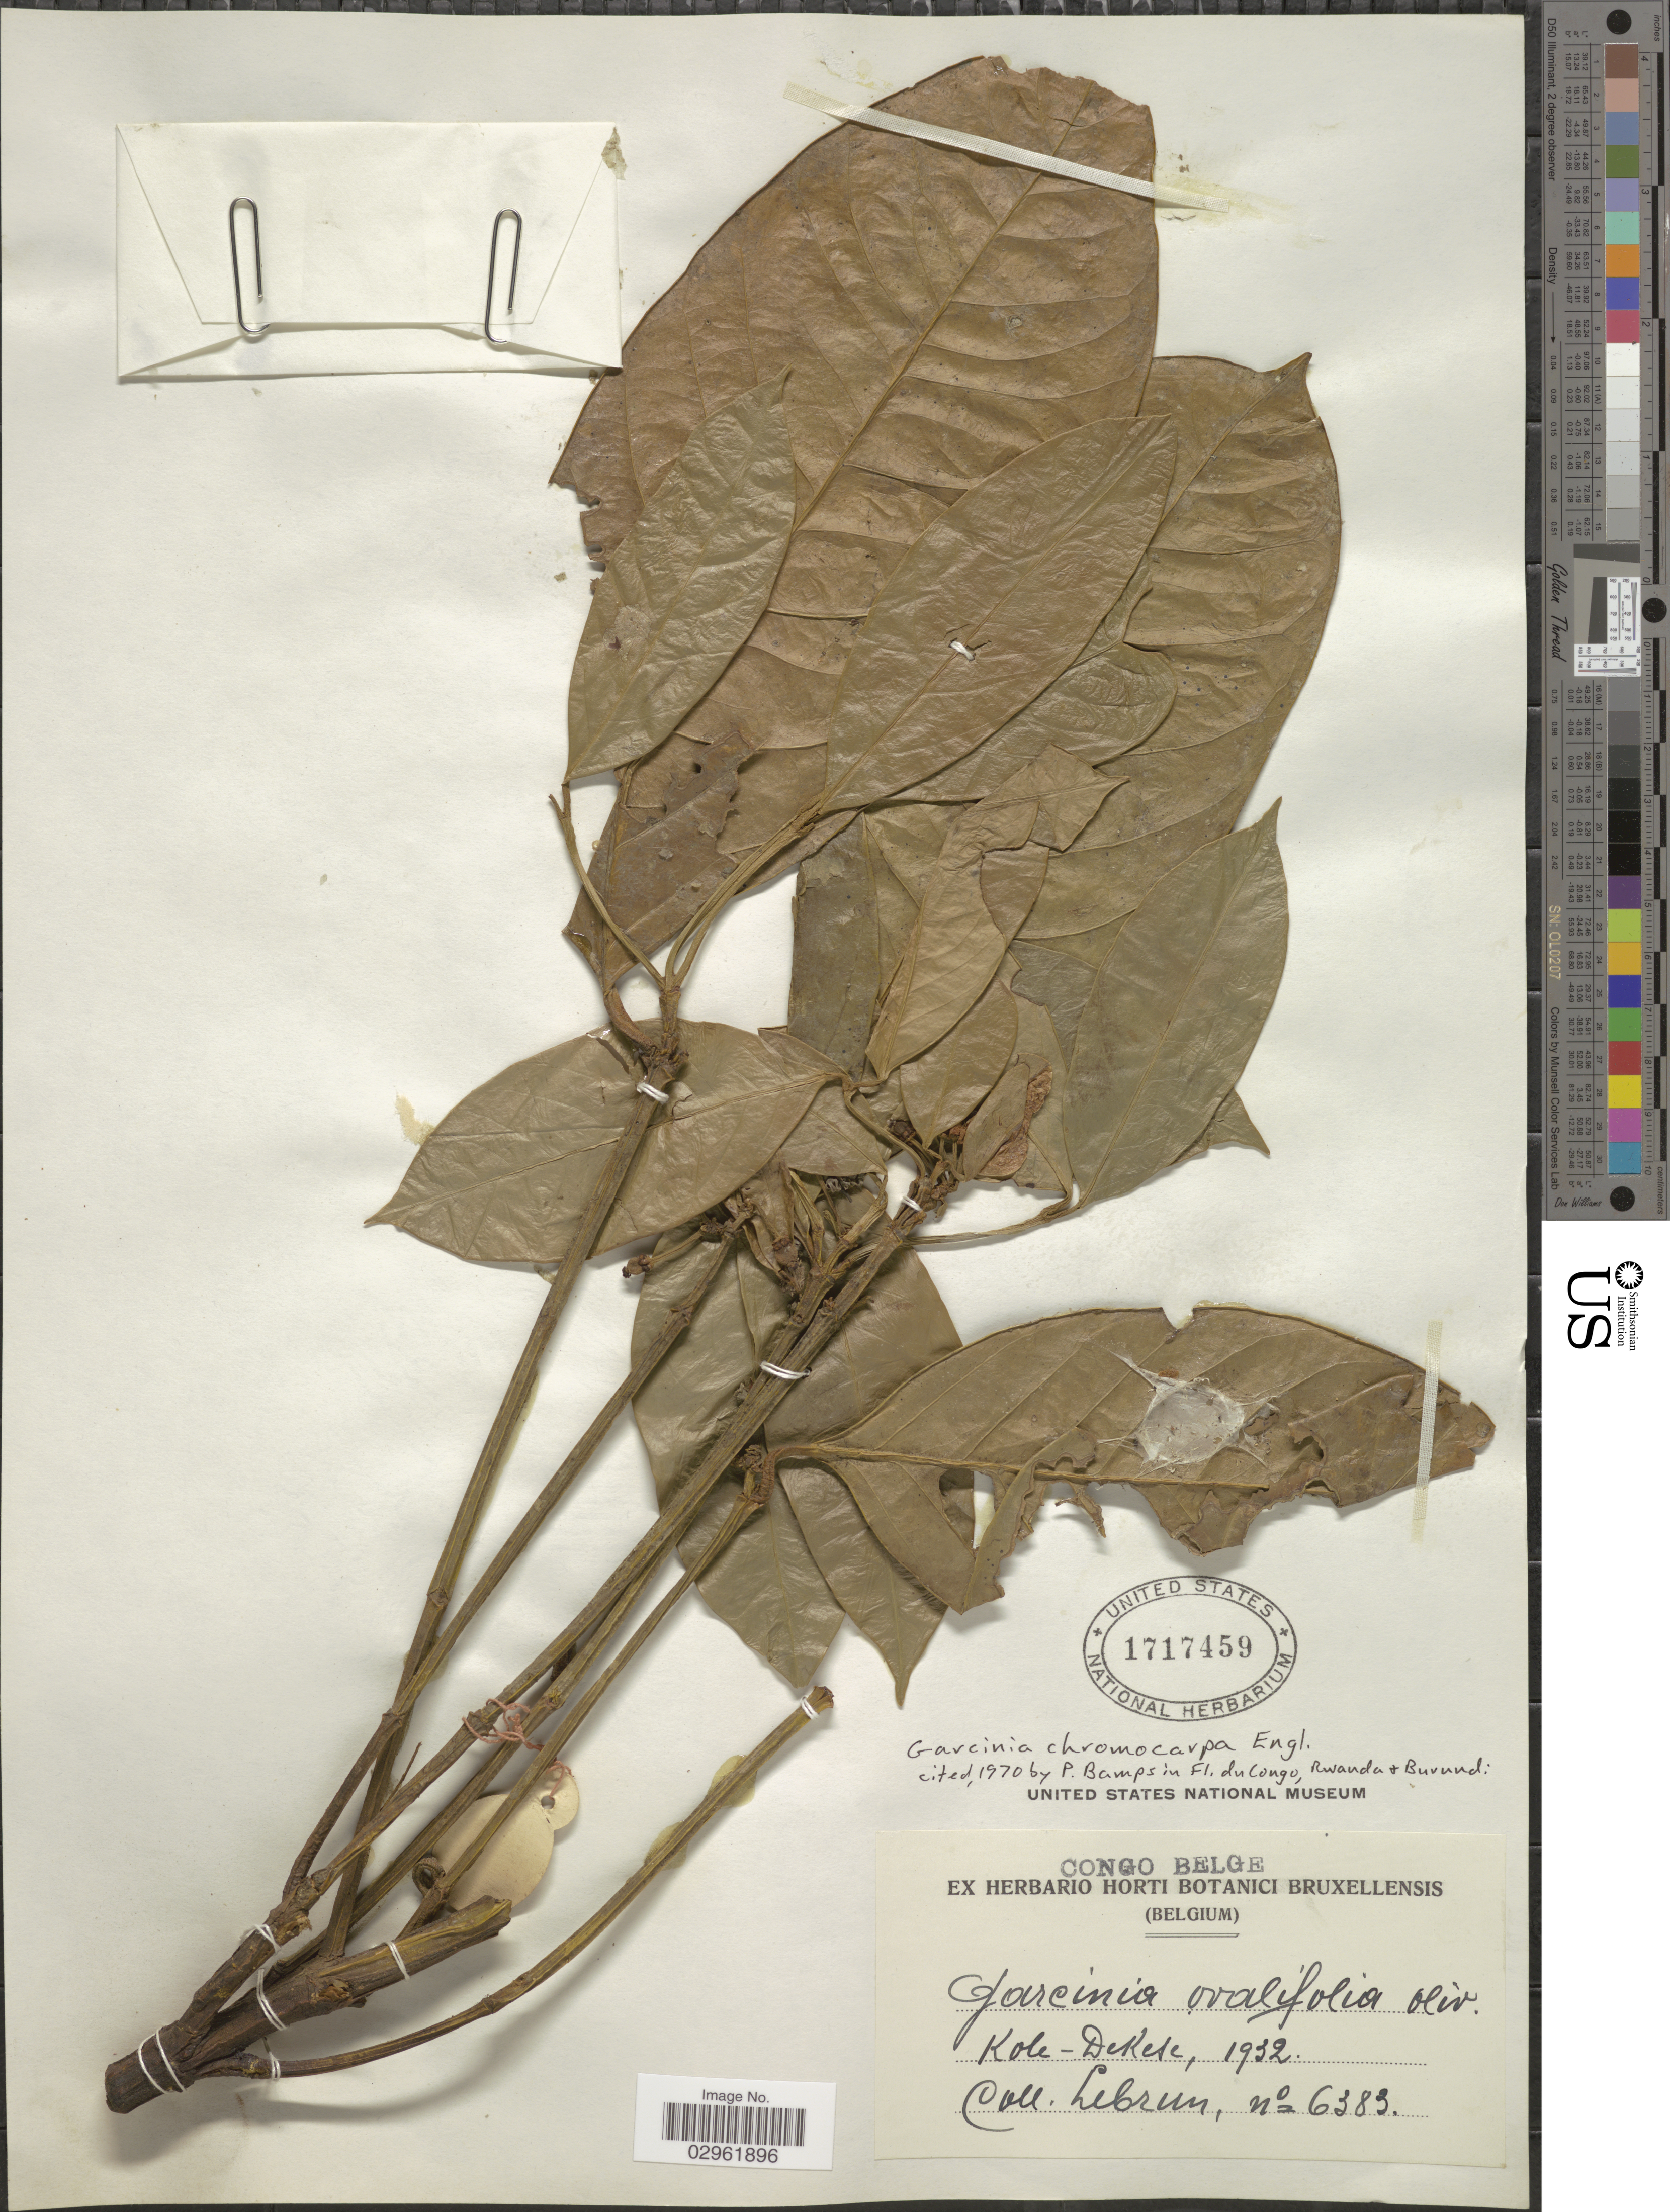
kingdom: Plantae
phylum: Tracheophyta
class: Magnoliopsida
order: Malpighiales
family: Clusiaceae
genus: Garcinia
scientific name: Garcinia chromocarpa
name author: Engl.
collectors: J.A. Lebrun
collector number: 6383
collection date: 1932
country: Congo, Democratic Republic of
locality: Congo Belge, Kole-Dekese.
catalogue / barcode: US 1717459